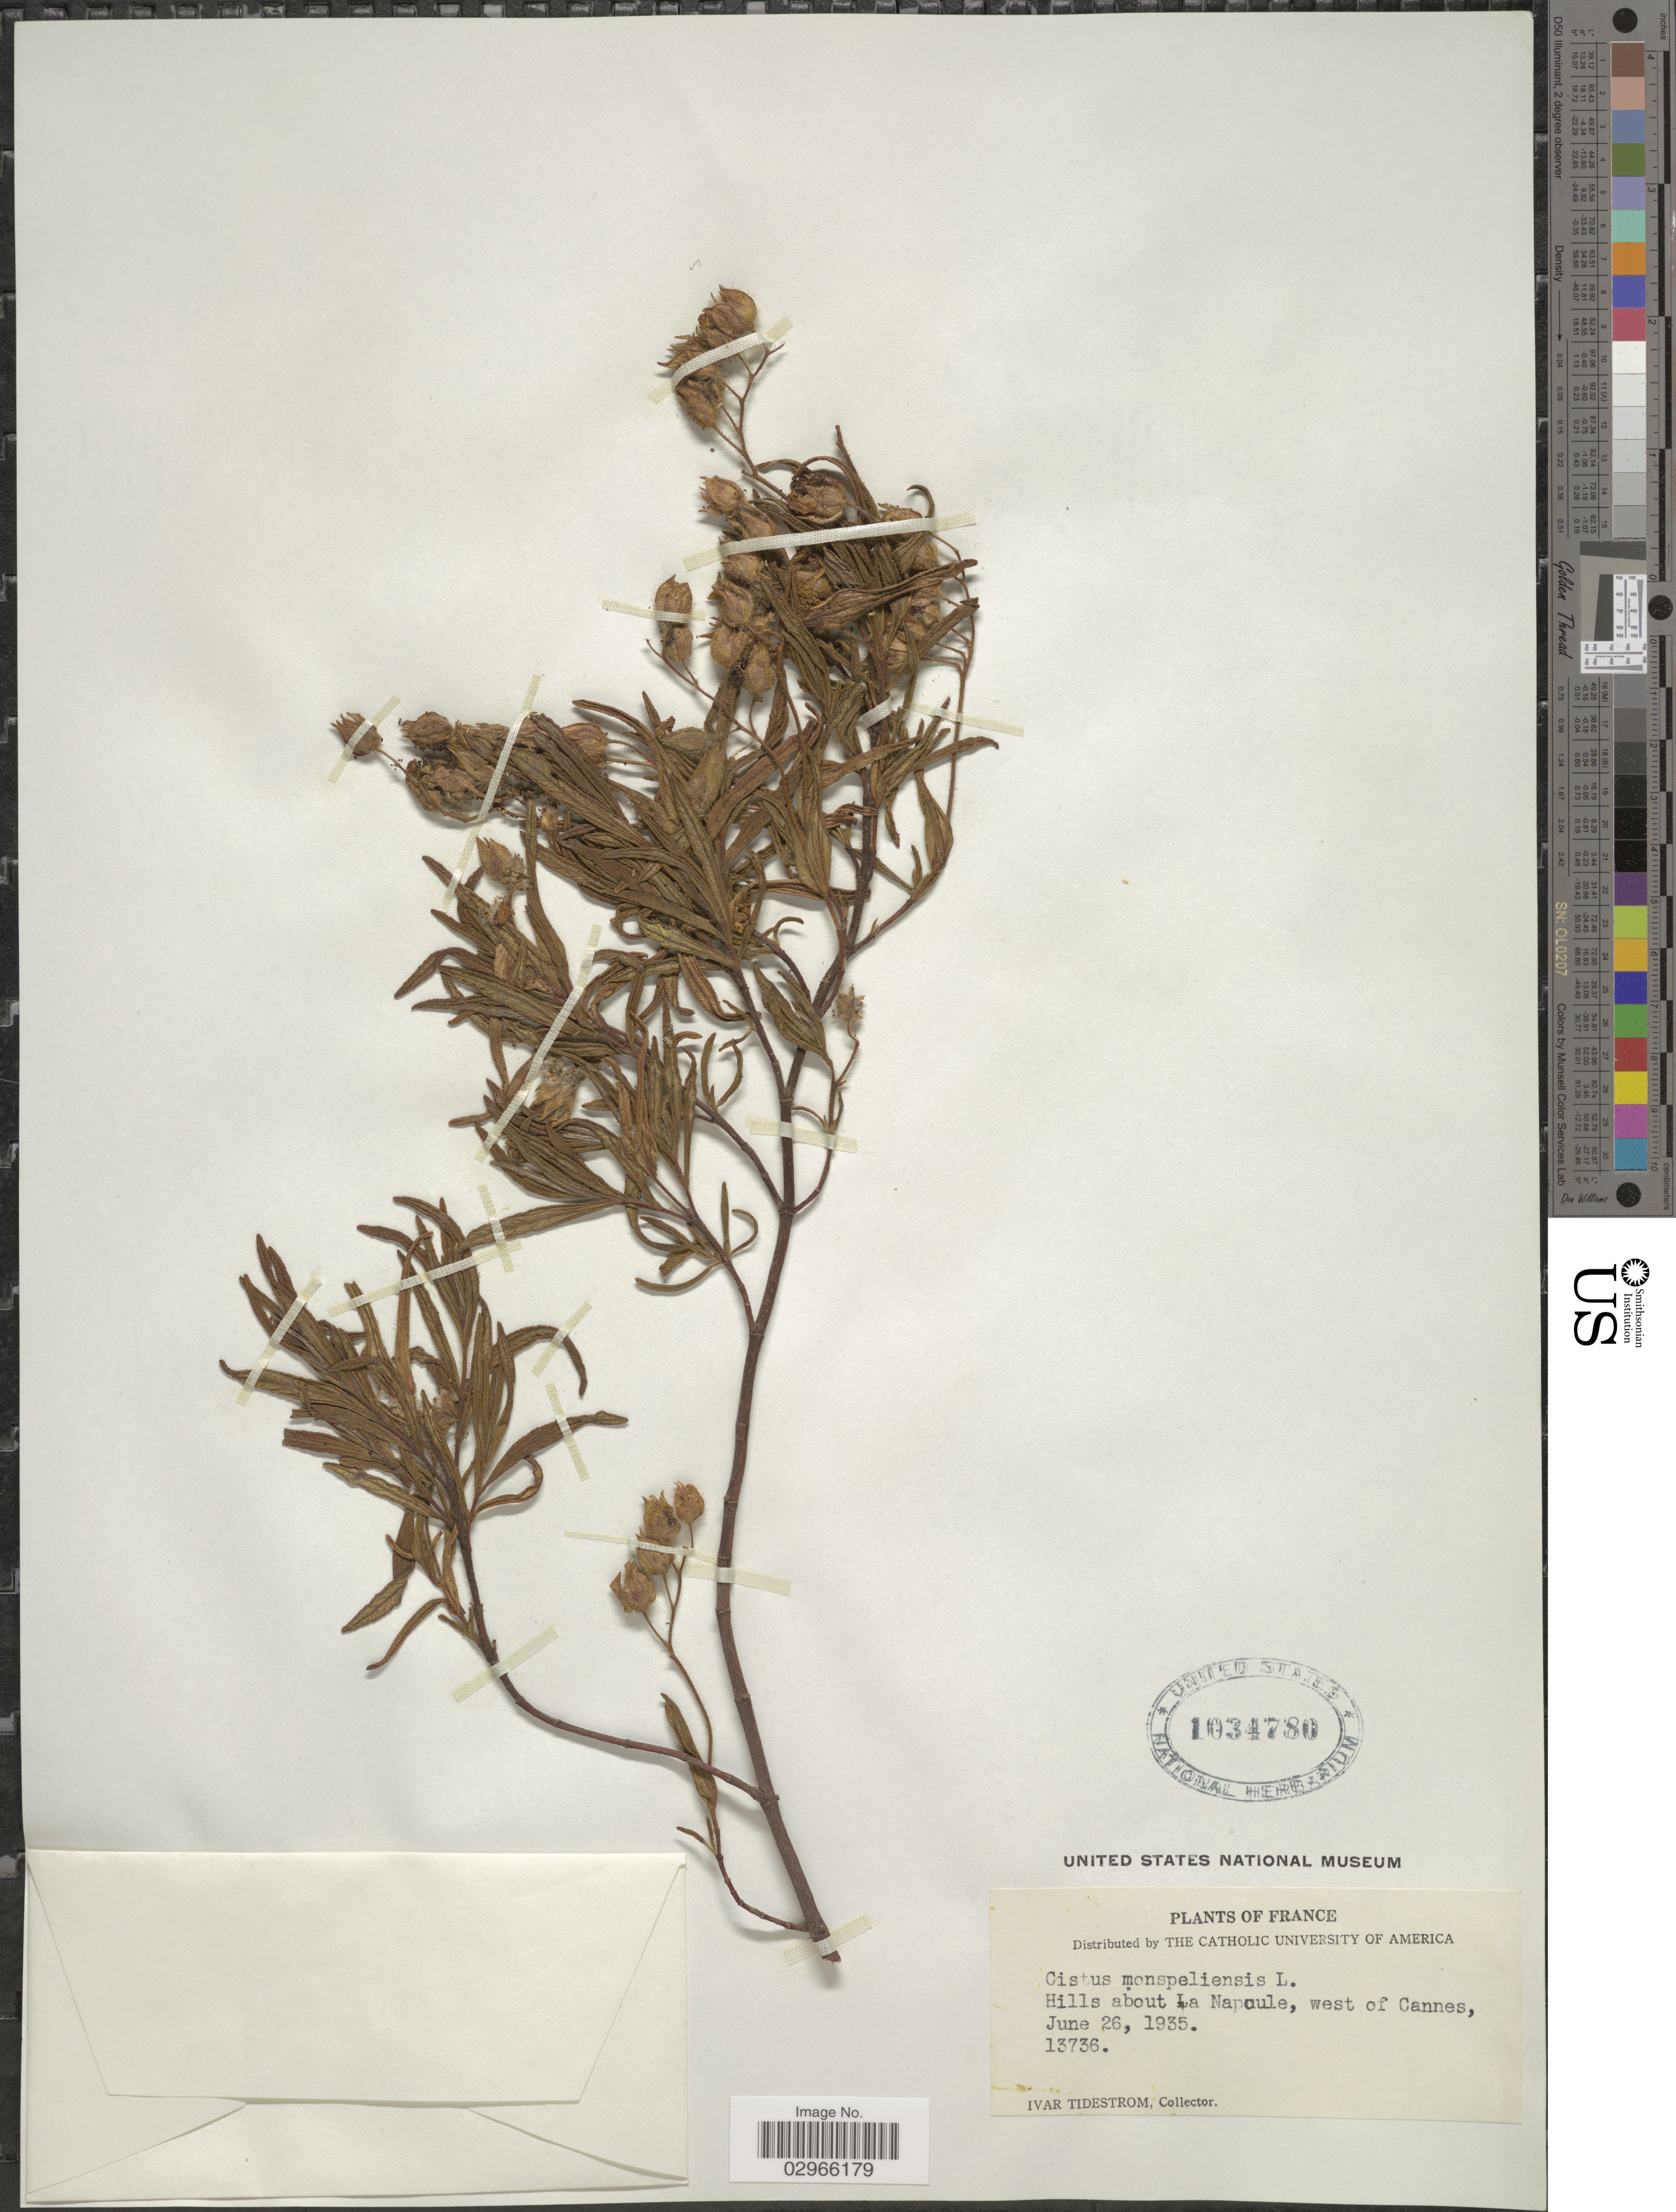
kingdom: Plantae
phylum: Tracheophyta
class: Magnoliopsida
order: Malvales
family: Cistaceae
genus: Cistus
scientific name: Cistus monspeliensis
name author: L.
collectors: I. F. Tidestrom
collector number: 13736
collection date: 1935-06-26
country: France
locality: Hills about La Naoule, west of Cannes.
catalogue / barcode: US 1034780